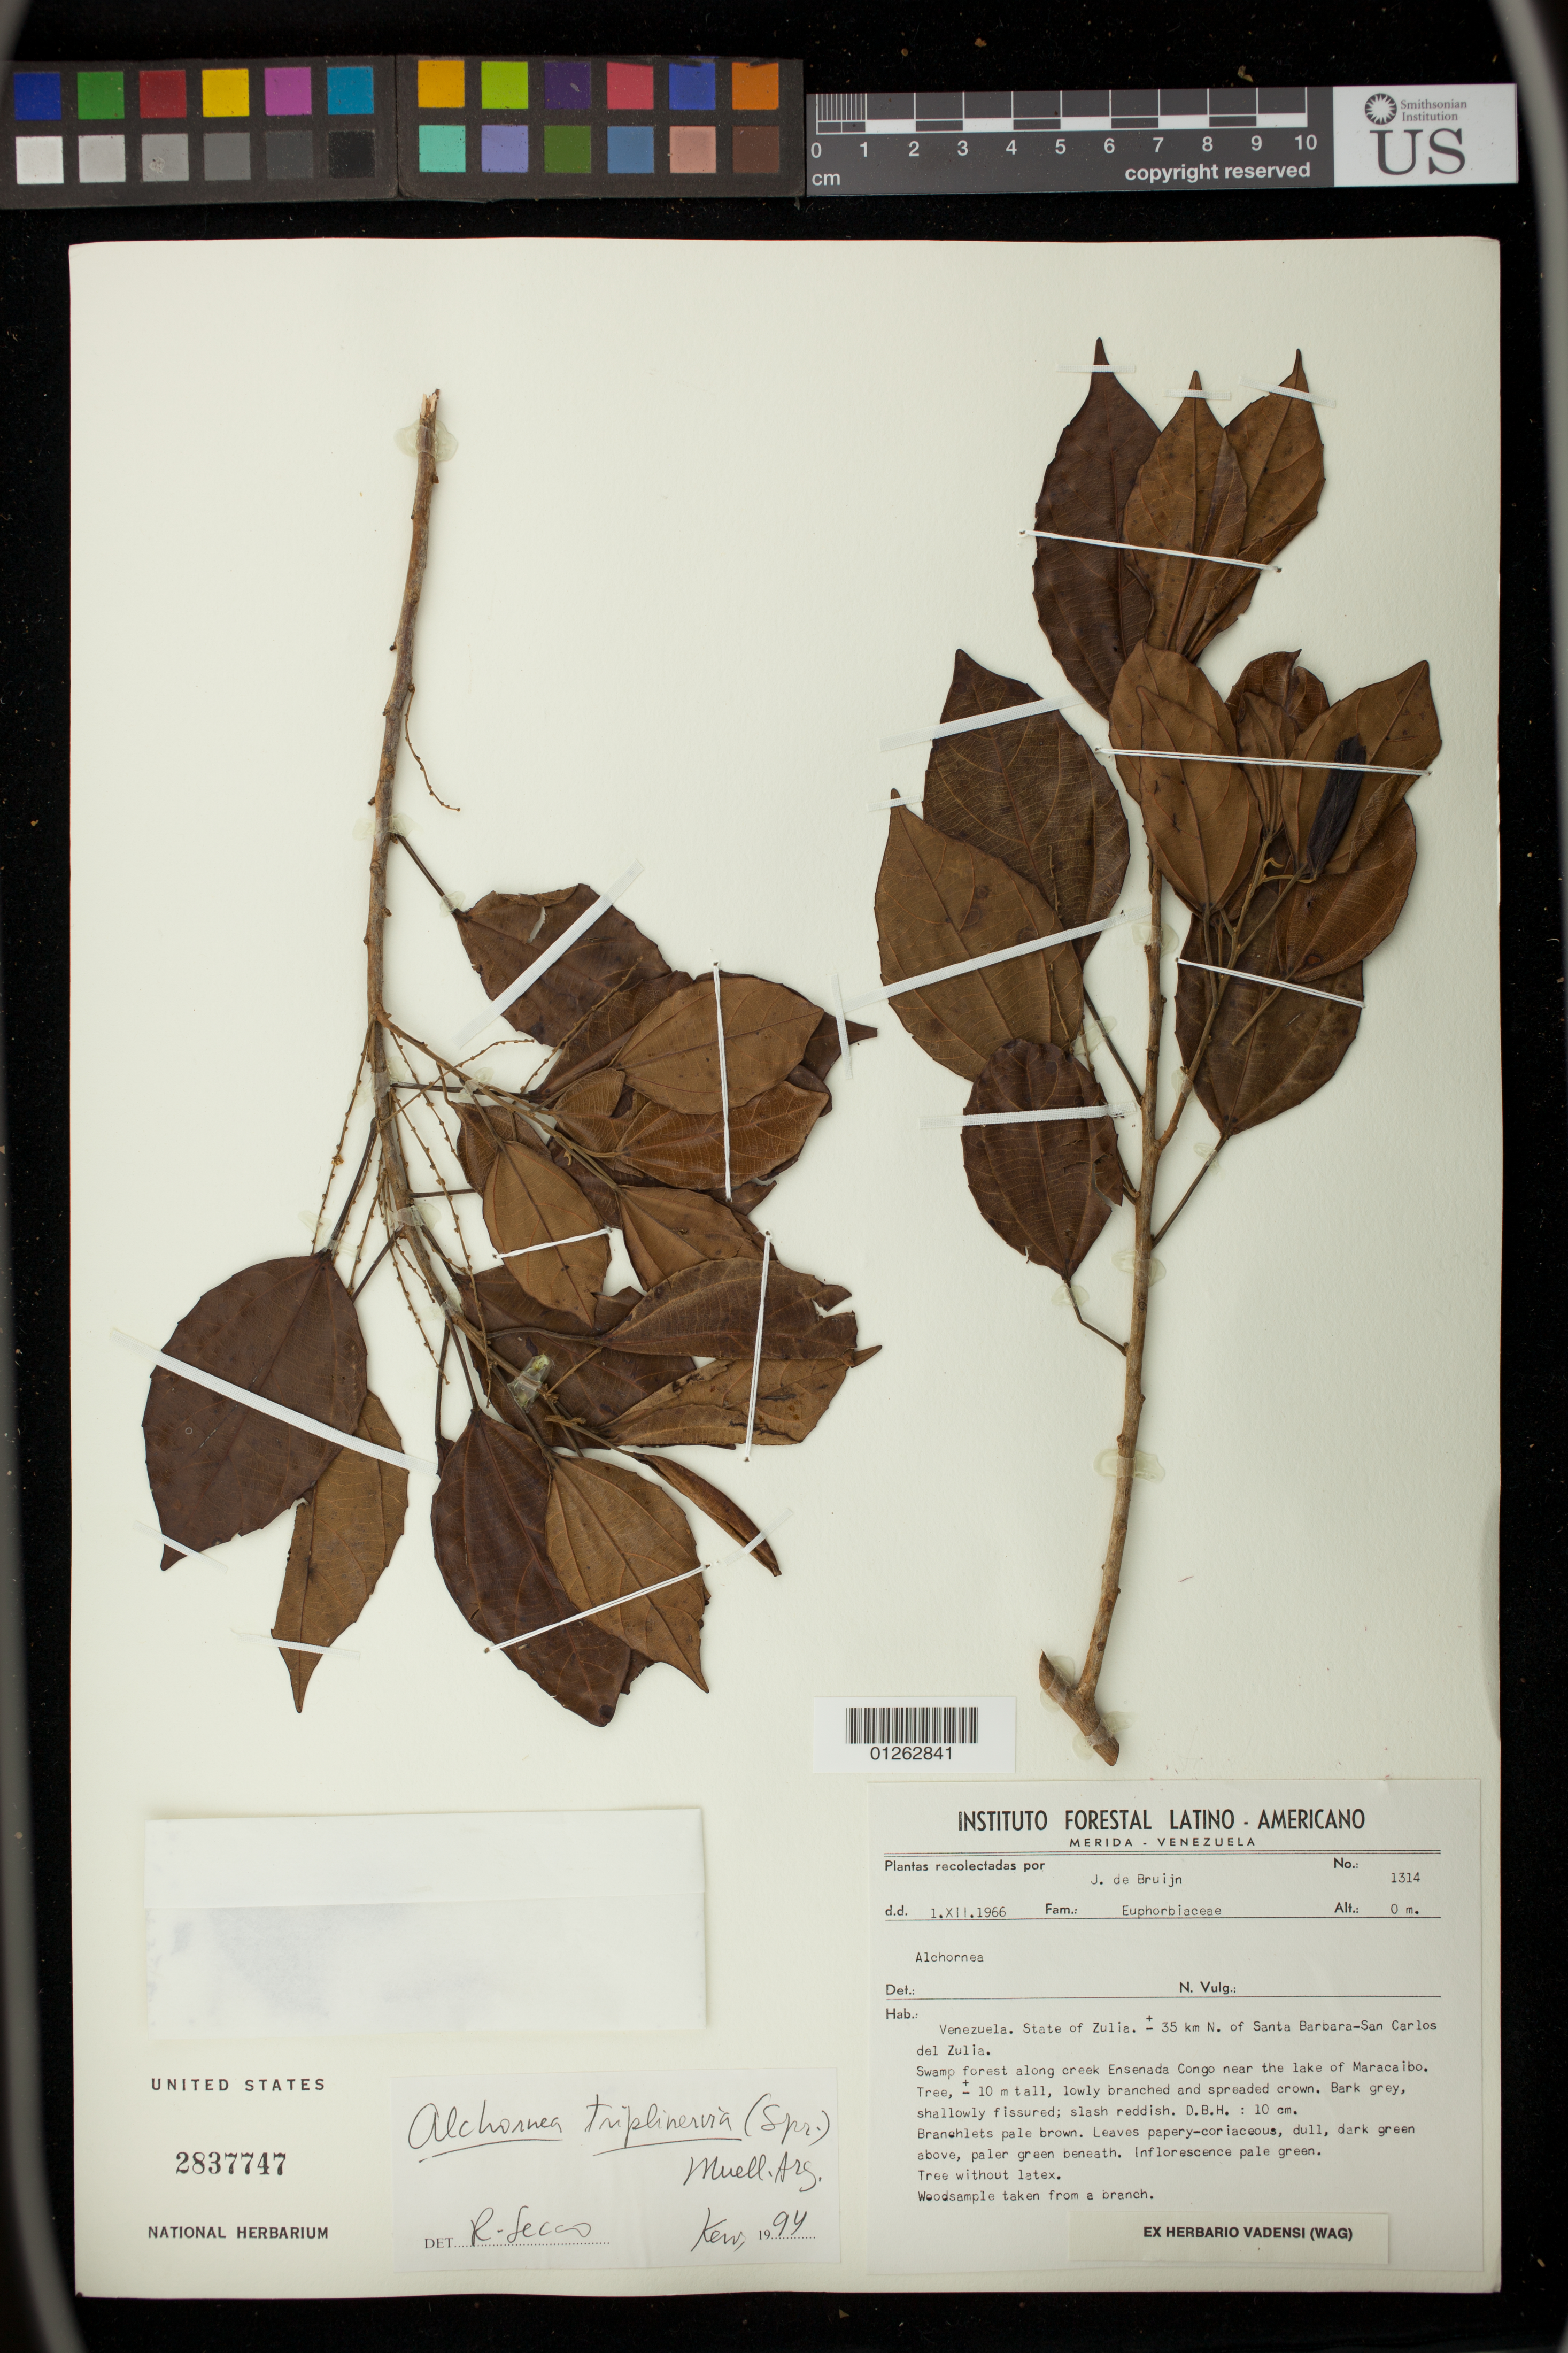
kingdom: Plantae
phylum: Tracheophyta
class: Magnoliopsida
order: Malpighiales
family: Euphorbiaceae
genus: Alchornea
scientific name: Alchornea triplinervia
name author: (Spreng.) Müll. Arg.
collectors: J. Bruijn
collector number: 1314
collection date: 1966-12-01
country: Venezuela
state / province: Zulia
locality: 35km N. Santa Barbara - San Carlos del Zulia.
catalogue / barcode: US 2837747